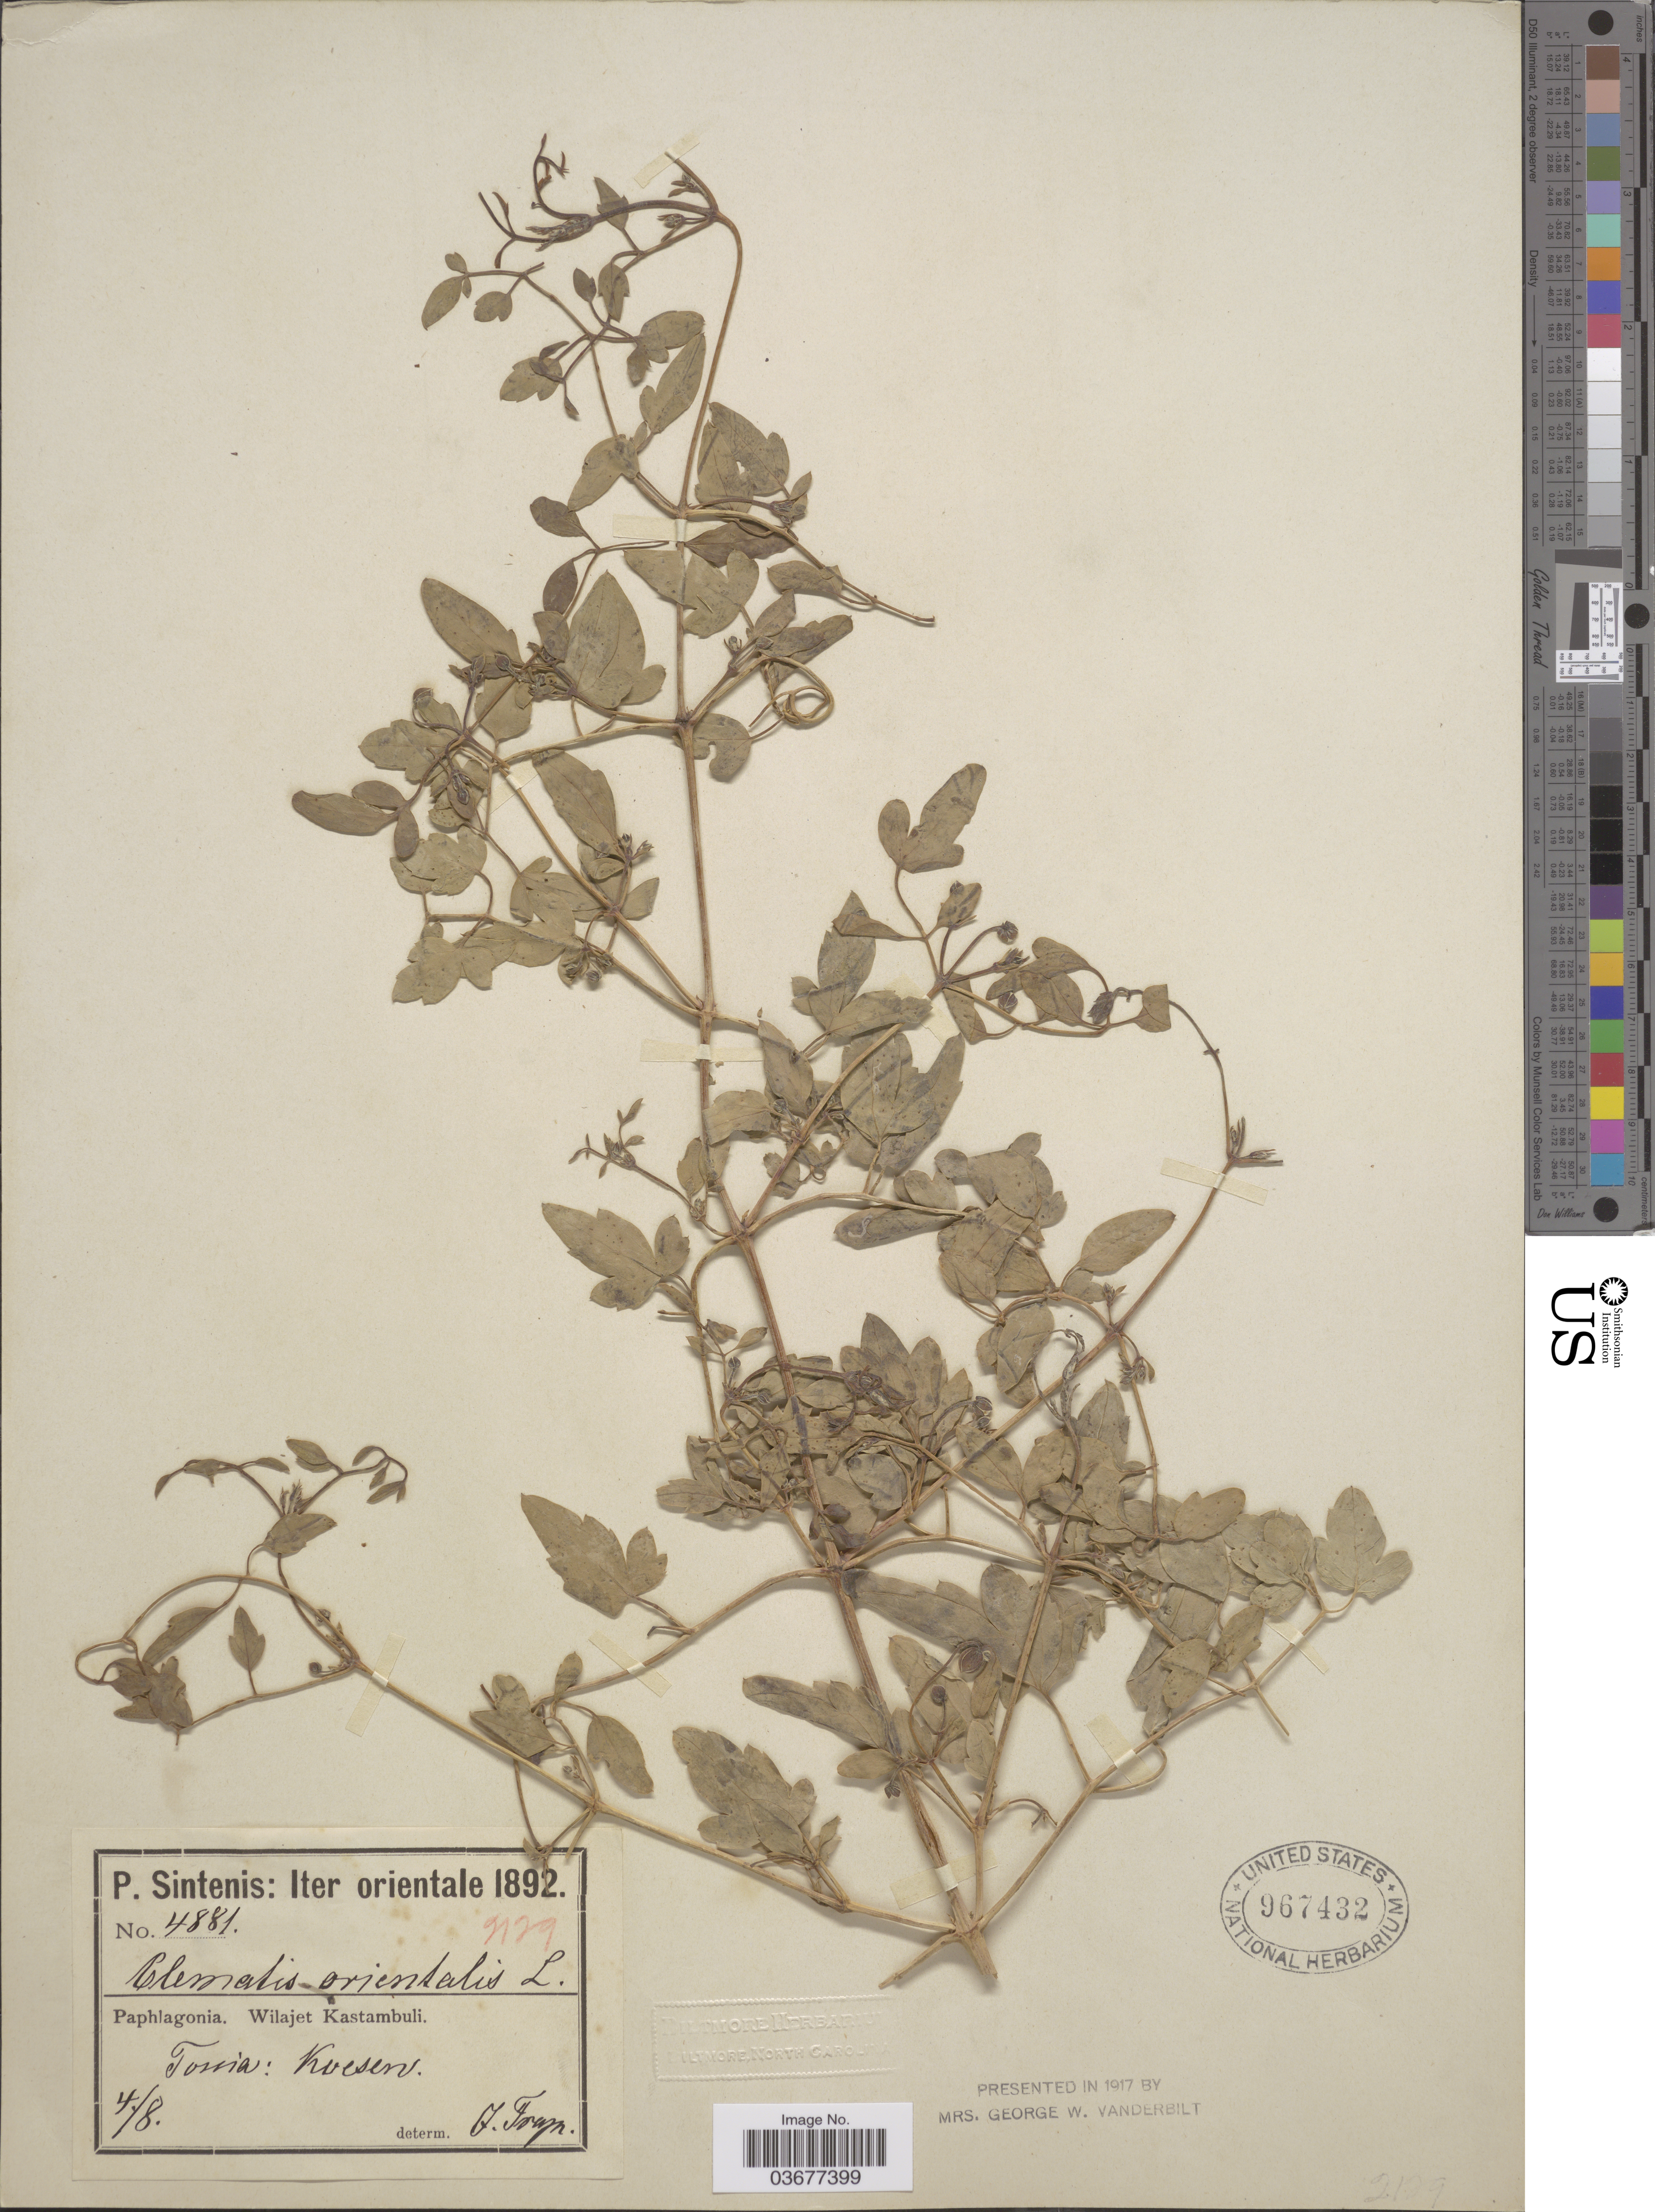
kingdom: Plantae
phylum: Tracheophyta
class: Magnoliopsida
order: Ranunculales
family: Ranunculaceae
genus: Clematis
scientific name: Clematis orientalis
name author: L.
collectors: P. Sintenis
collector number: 4881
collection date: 1892-08-04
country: Turkey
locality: Iter orientale. Paphlagonia. Wilajet Kastambuli. Tossia: Kuesens. [interpreted]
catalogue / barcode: US 967432